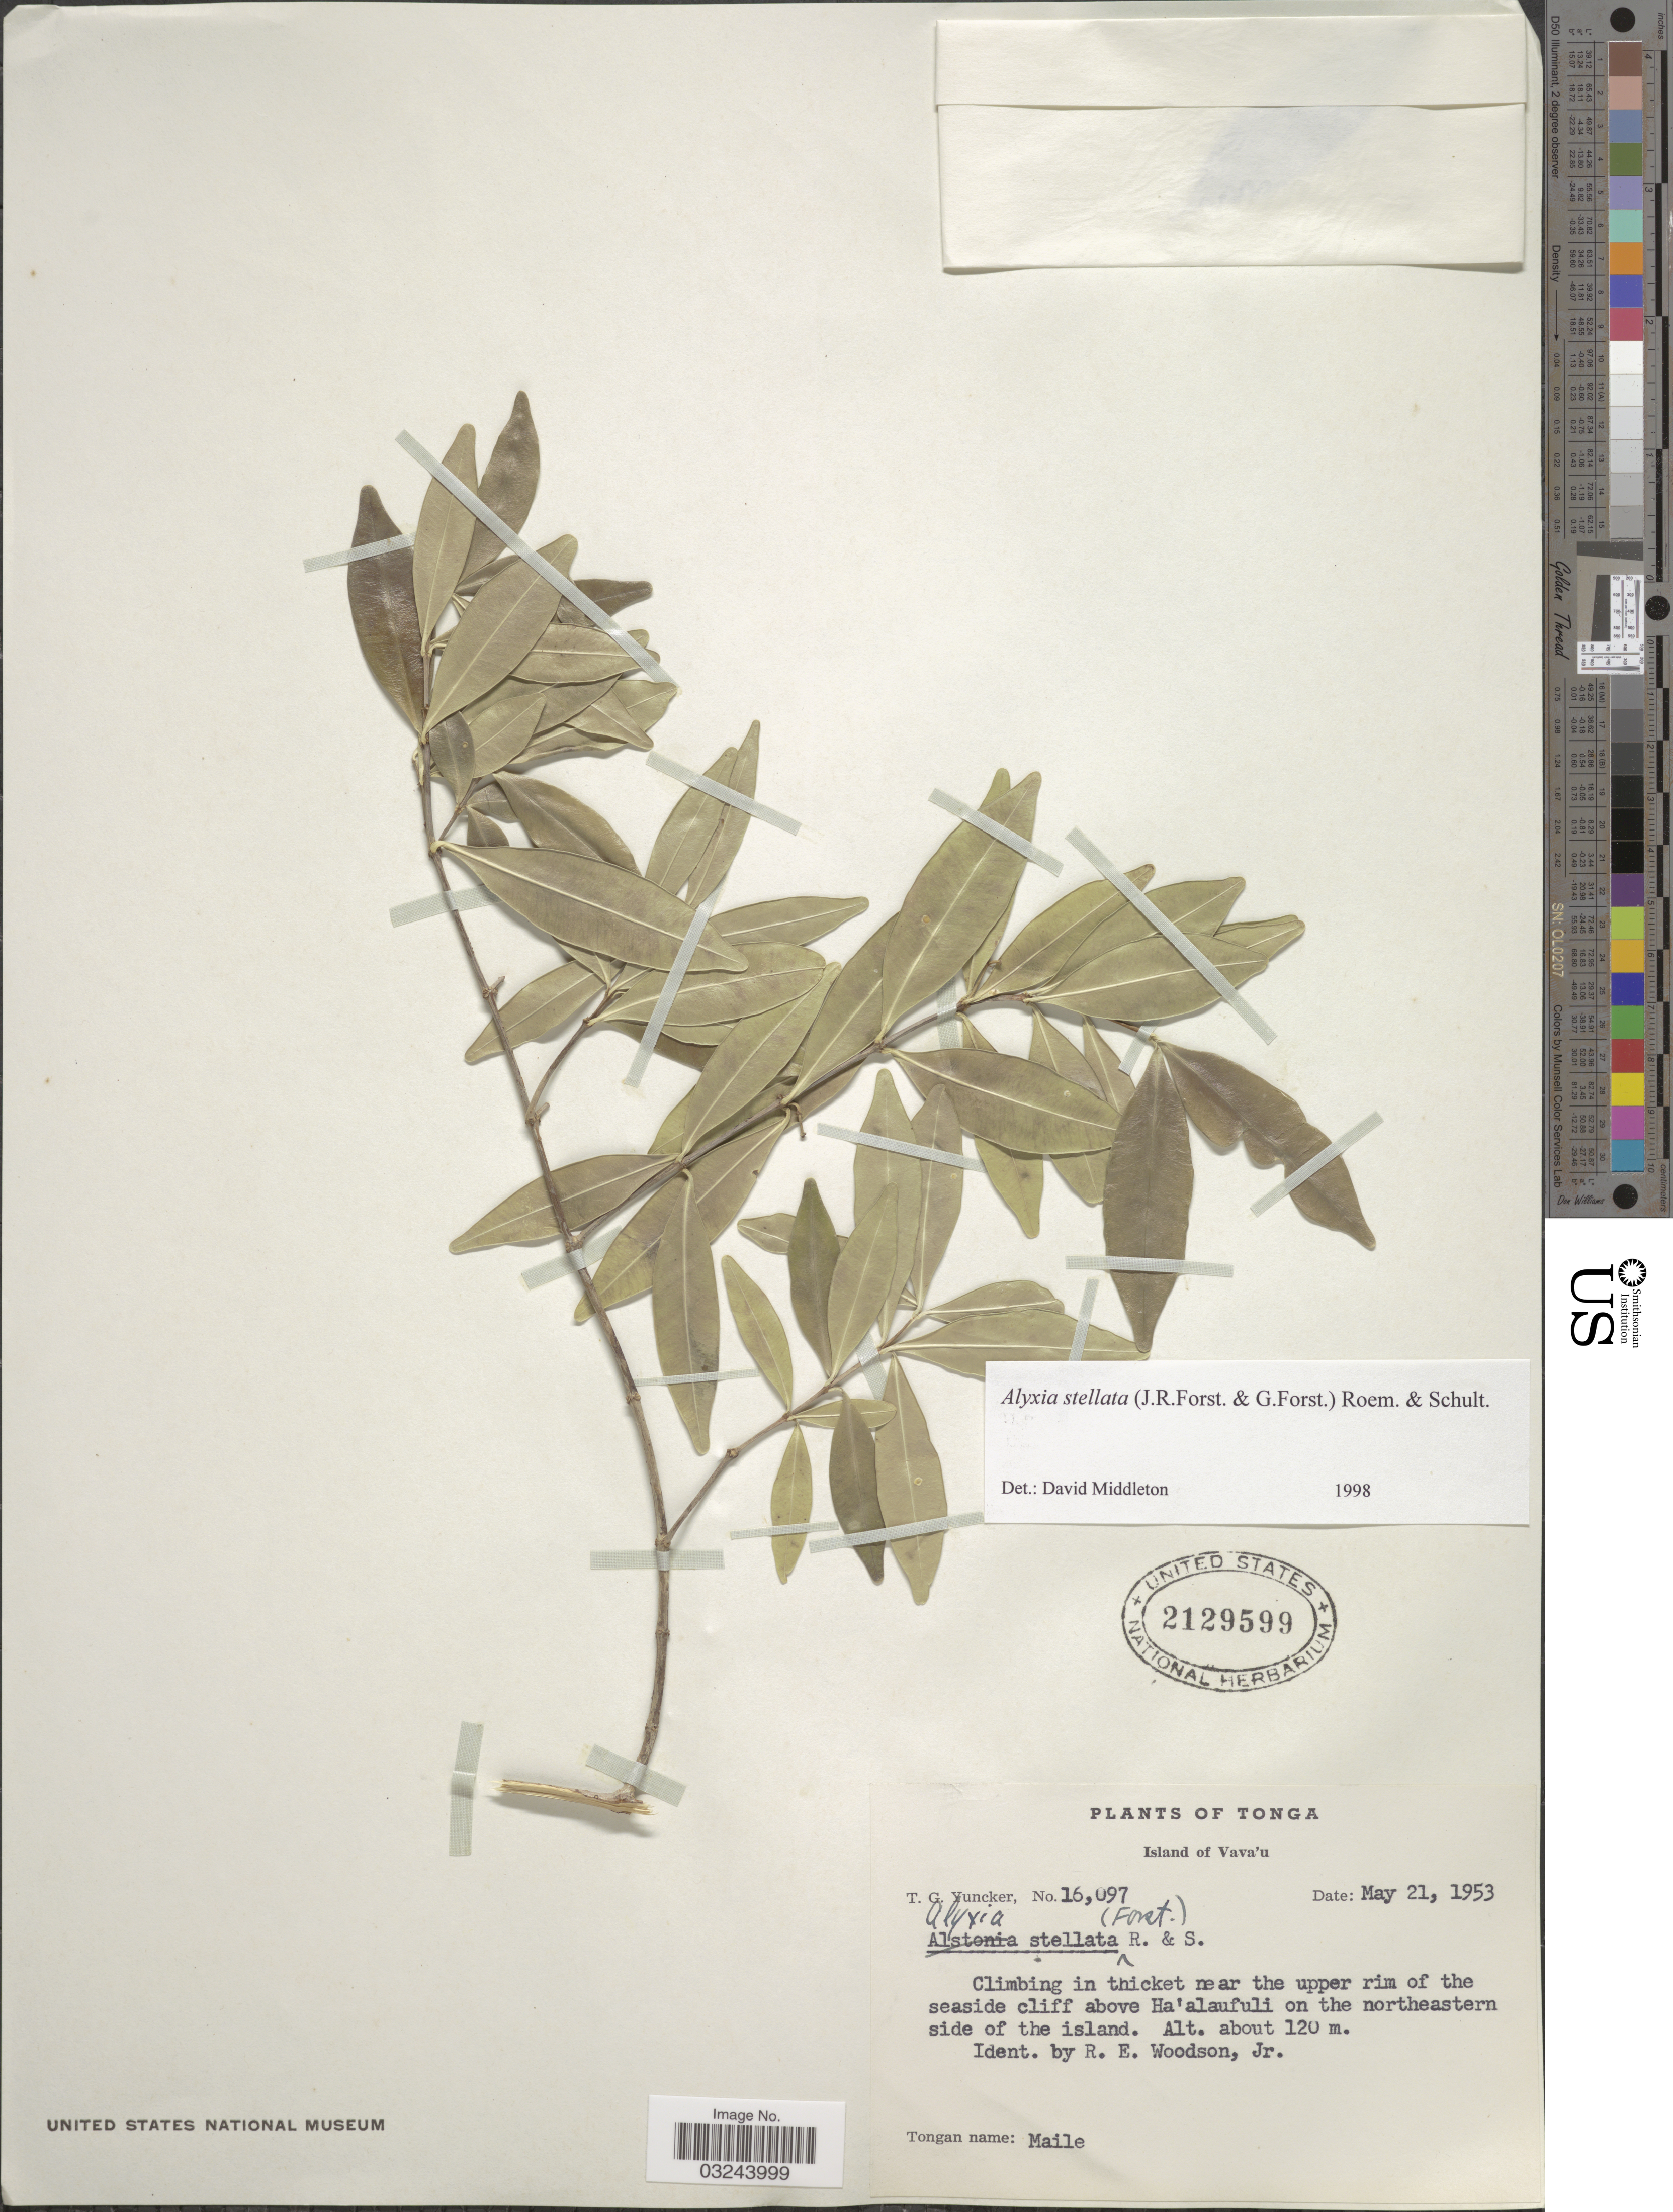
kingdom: Plantae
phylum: Tracheophyta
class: Magnoliopsida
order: Gentianales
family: Apocynaceae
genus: Alyxia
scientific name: Alyxia stellata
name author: (J.R. Forst. & G. Forst.) Roem. & Schult.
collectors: T. G. Yuncker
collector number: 16097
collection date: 1953-05-21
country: Tonga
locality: Island of Vava'u. Climbing in thicket near the upper rim of the seaside cliff above Ha'alaufuli on the northeastern side of the island.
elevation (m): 120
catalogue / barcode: US 2129599